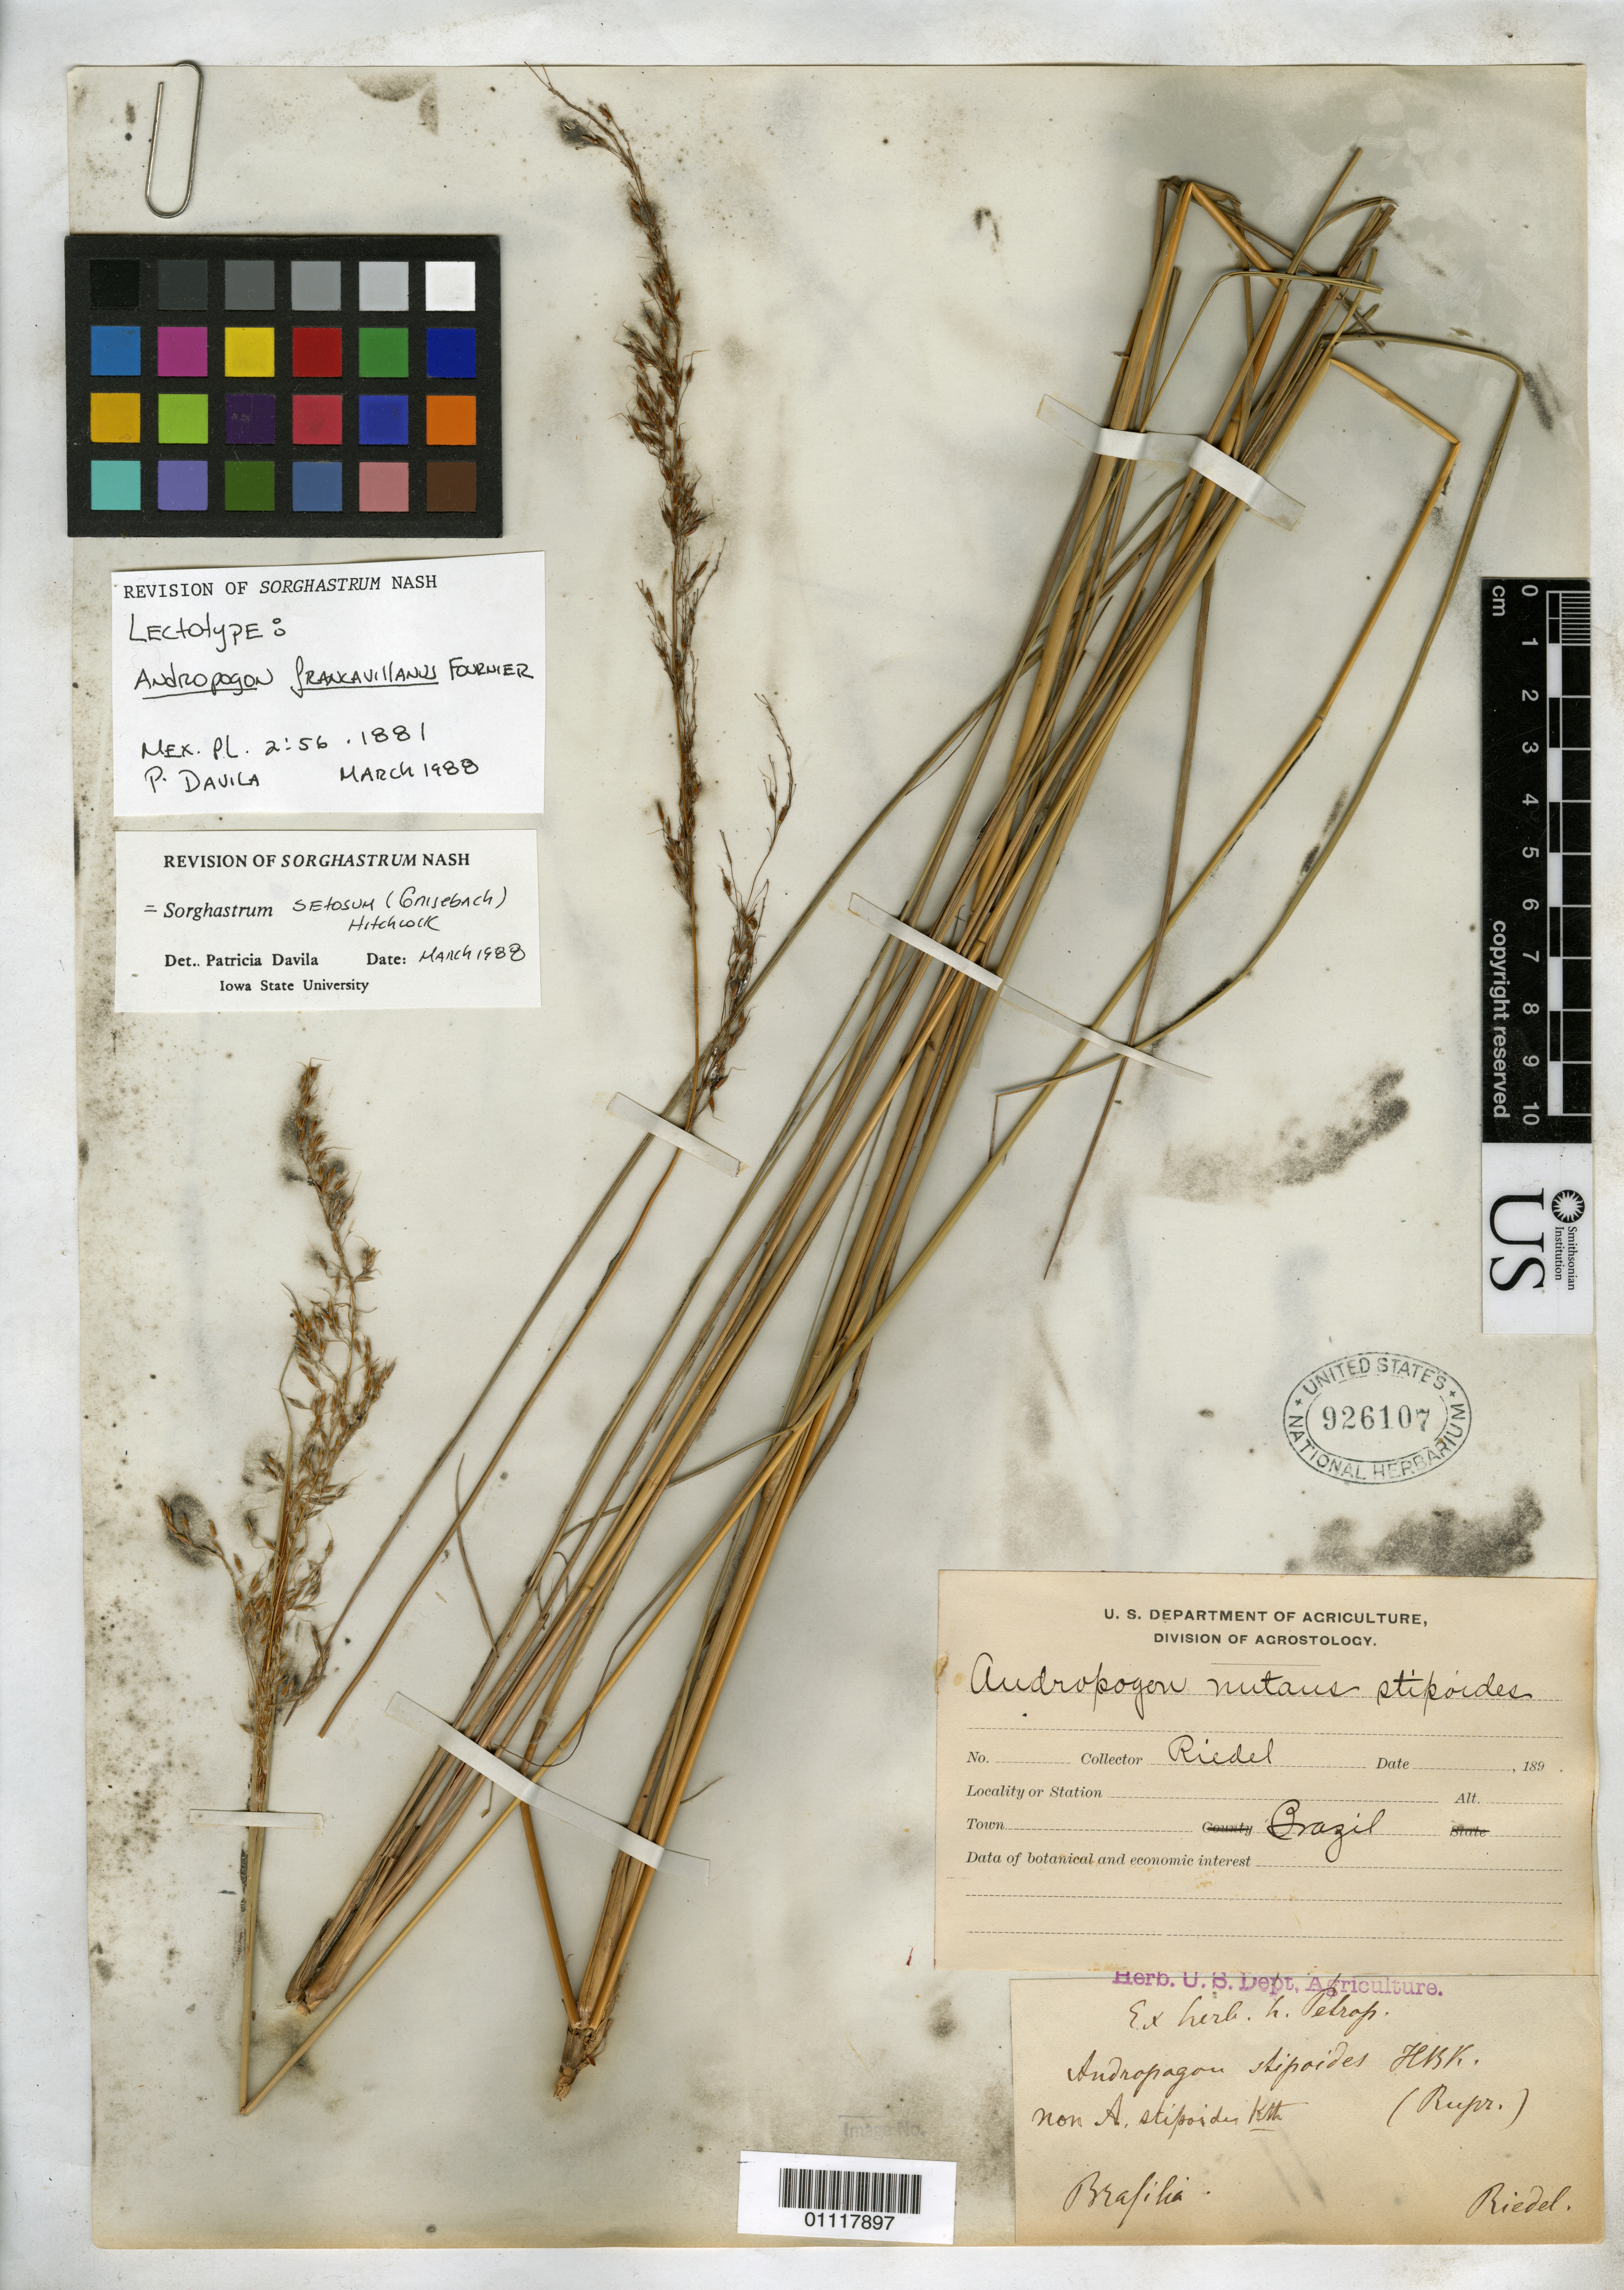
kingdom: Plantae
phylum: Tracheophyta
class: Liliopsida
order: Poales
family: Poaceae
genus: Andropogon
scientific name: Andropogon francavillanus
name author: E. Fourn.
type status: Syntype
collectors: L. Riedel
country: Brazil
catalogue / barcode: US 926107